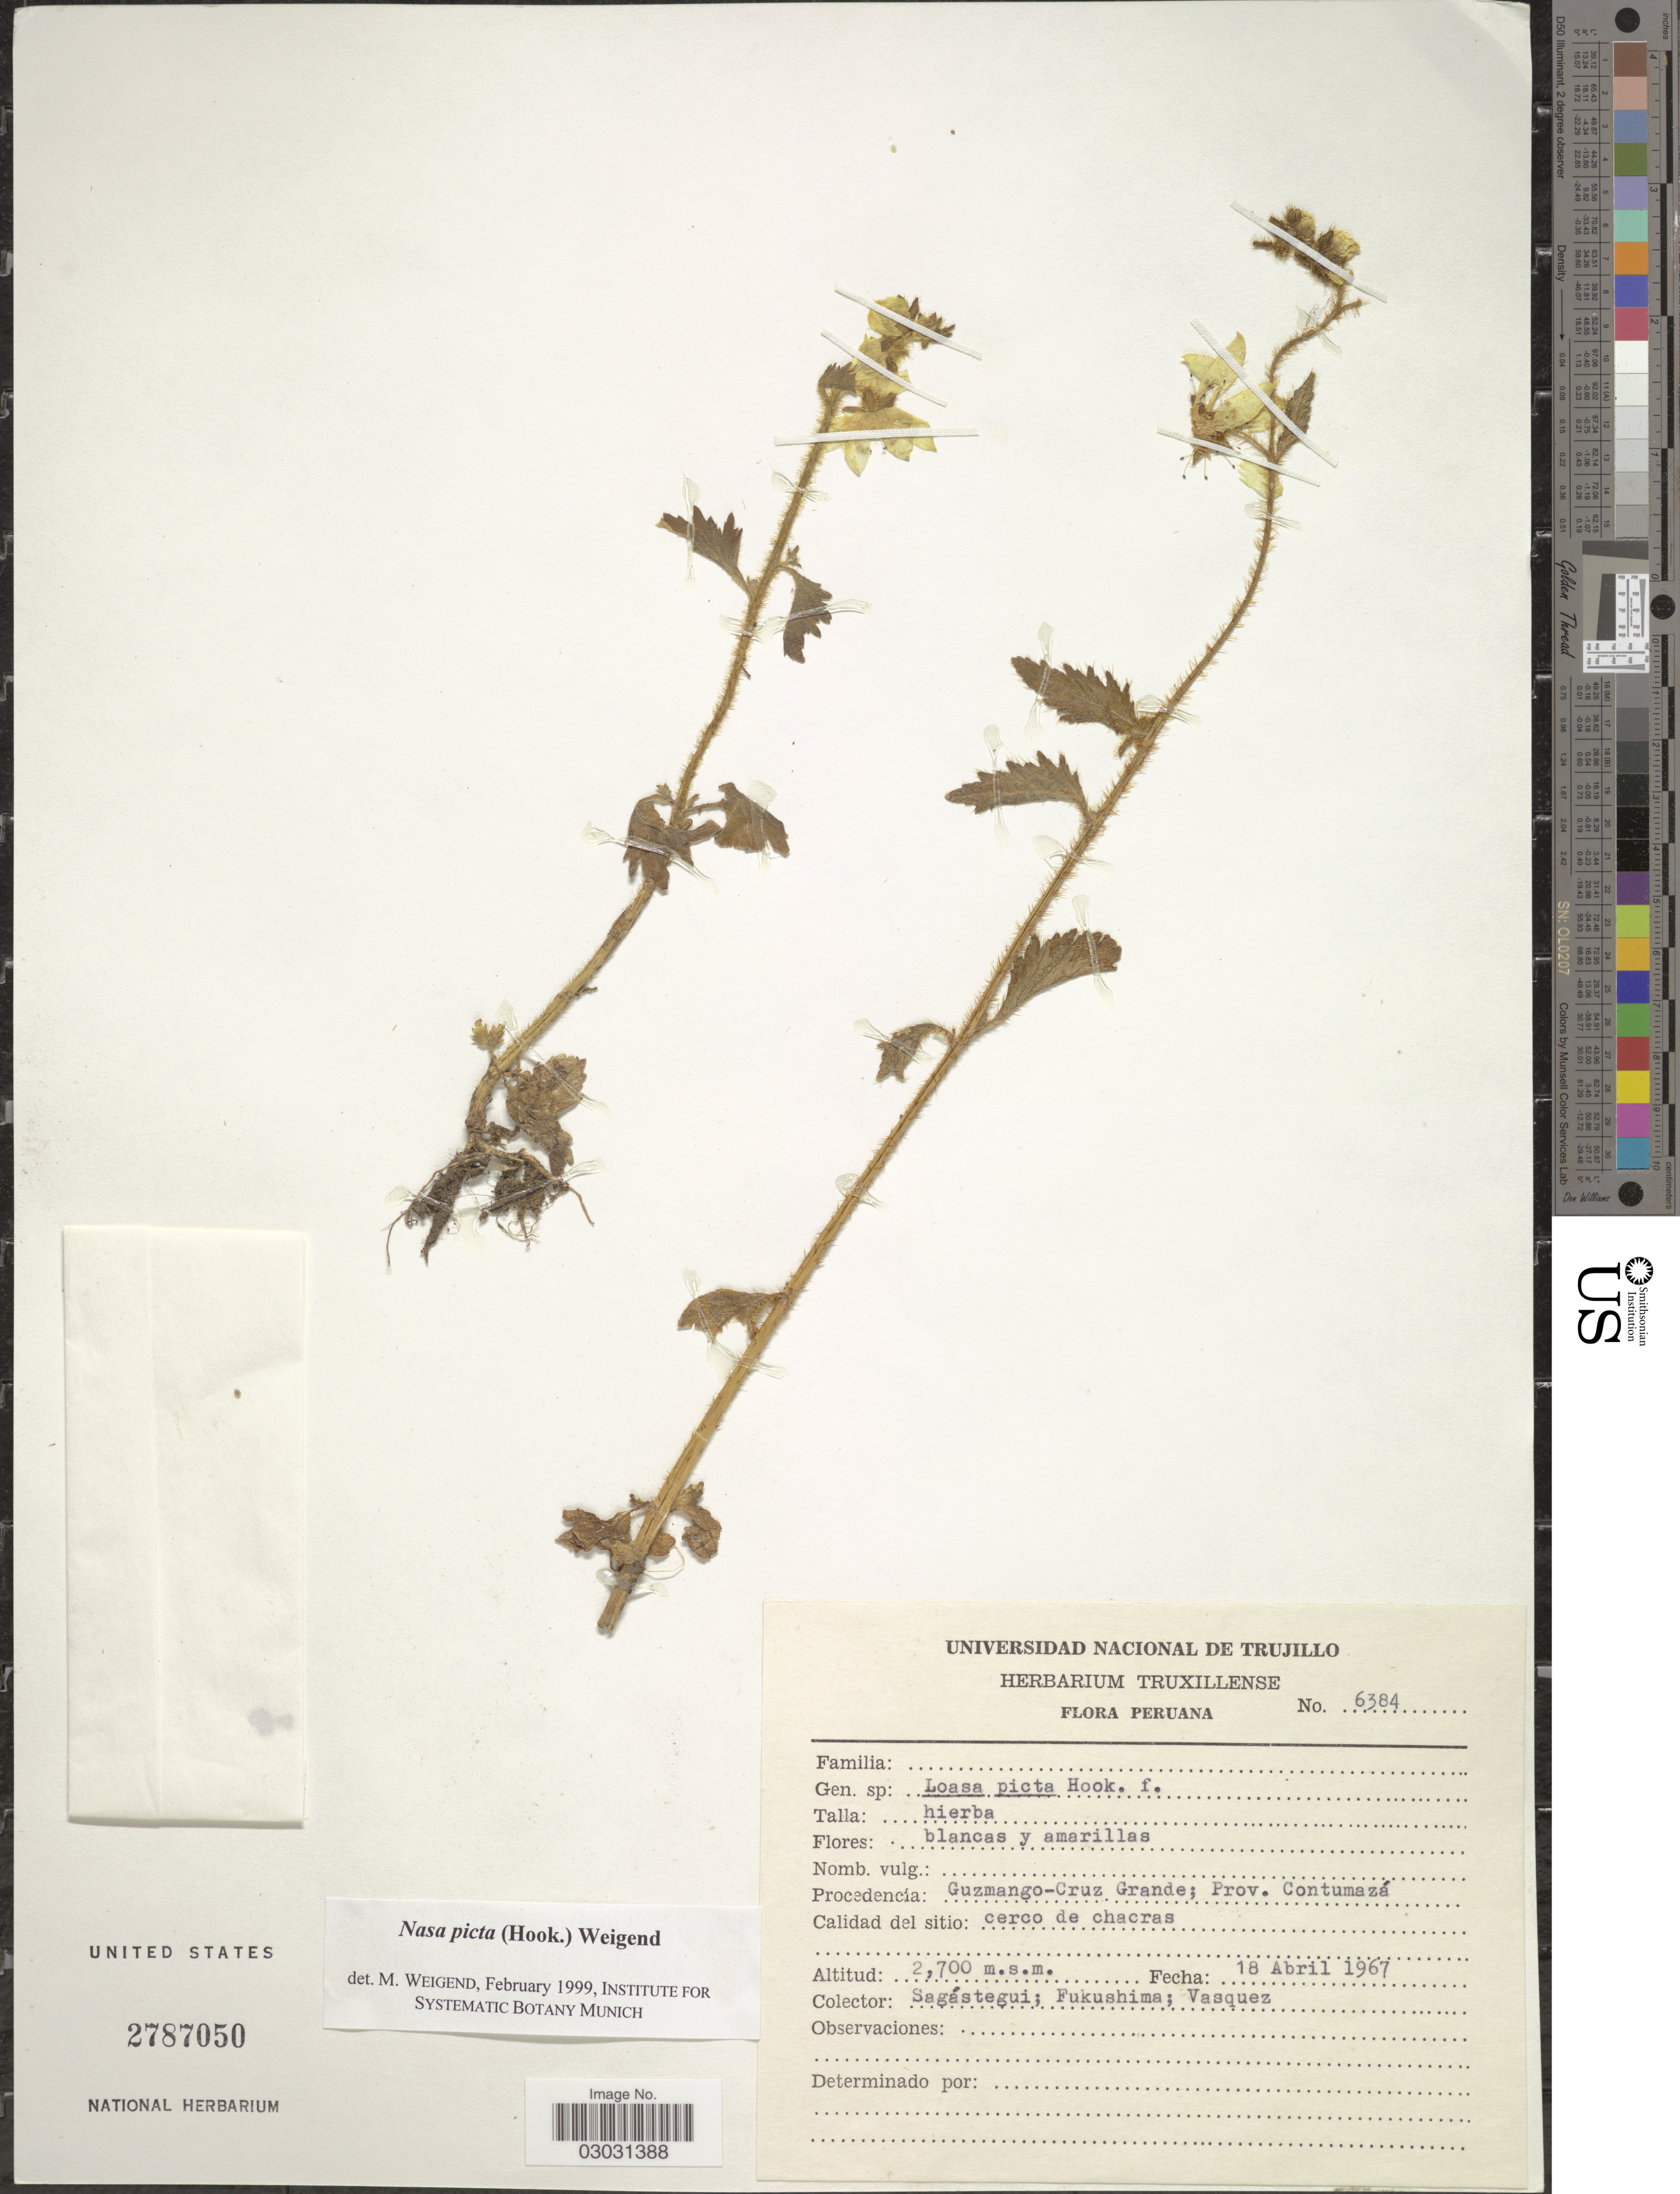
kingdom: Plantae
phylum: Tracheophyta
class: Magnoliopsida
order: Cornales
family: Loasaceae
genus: Nasa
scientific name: Nasa picta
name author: (Hook. f.) Molinari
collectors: Sagastegui, -. Fukushima & Vasquez, --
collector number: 6384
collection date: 1967-04-18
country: Peru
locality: Procedencía: Guzmango-Cruz Grande; Prov. Contumazá.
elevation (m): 2700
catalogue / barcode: US 2787050